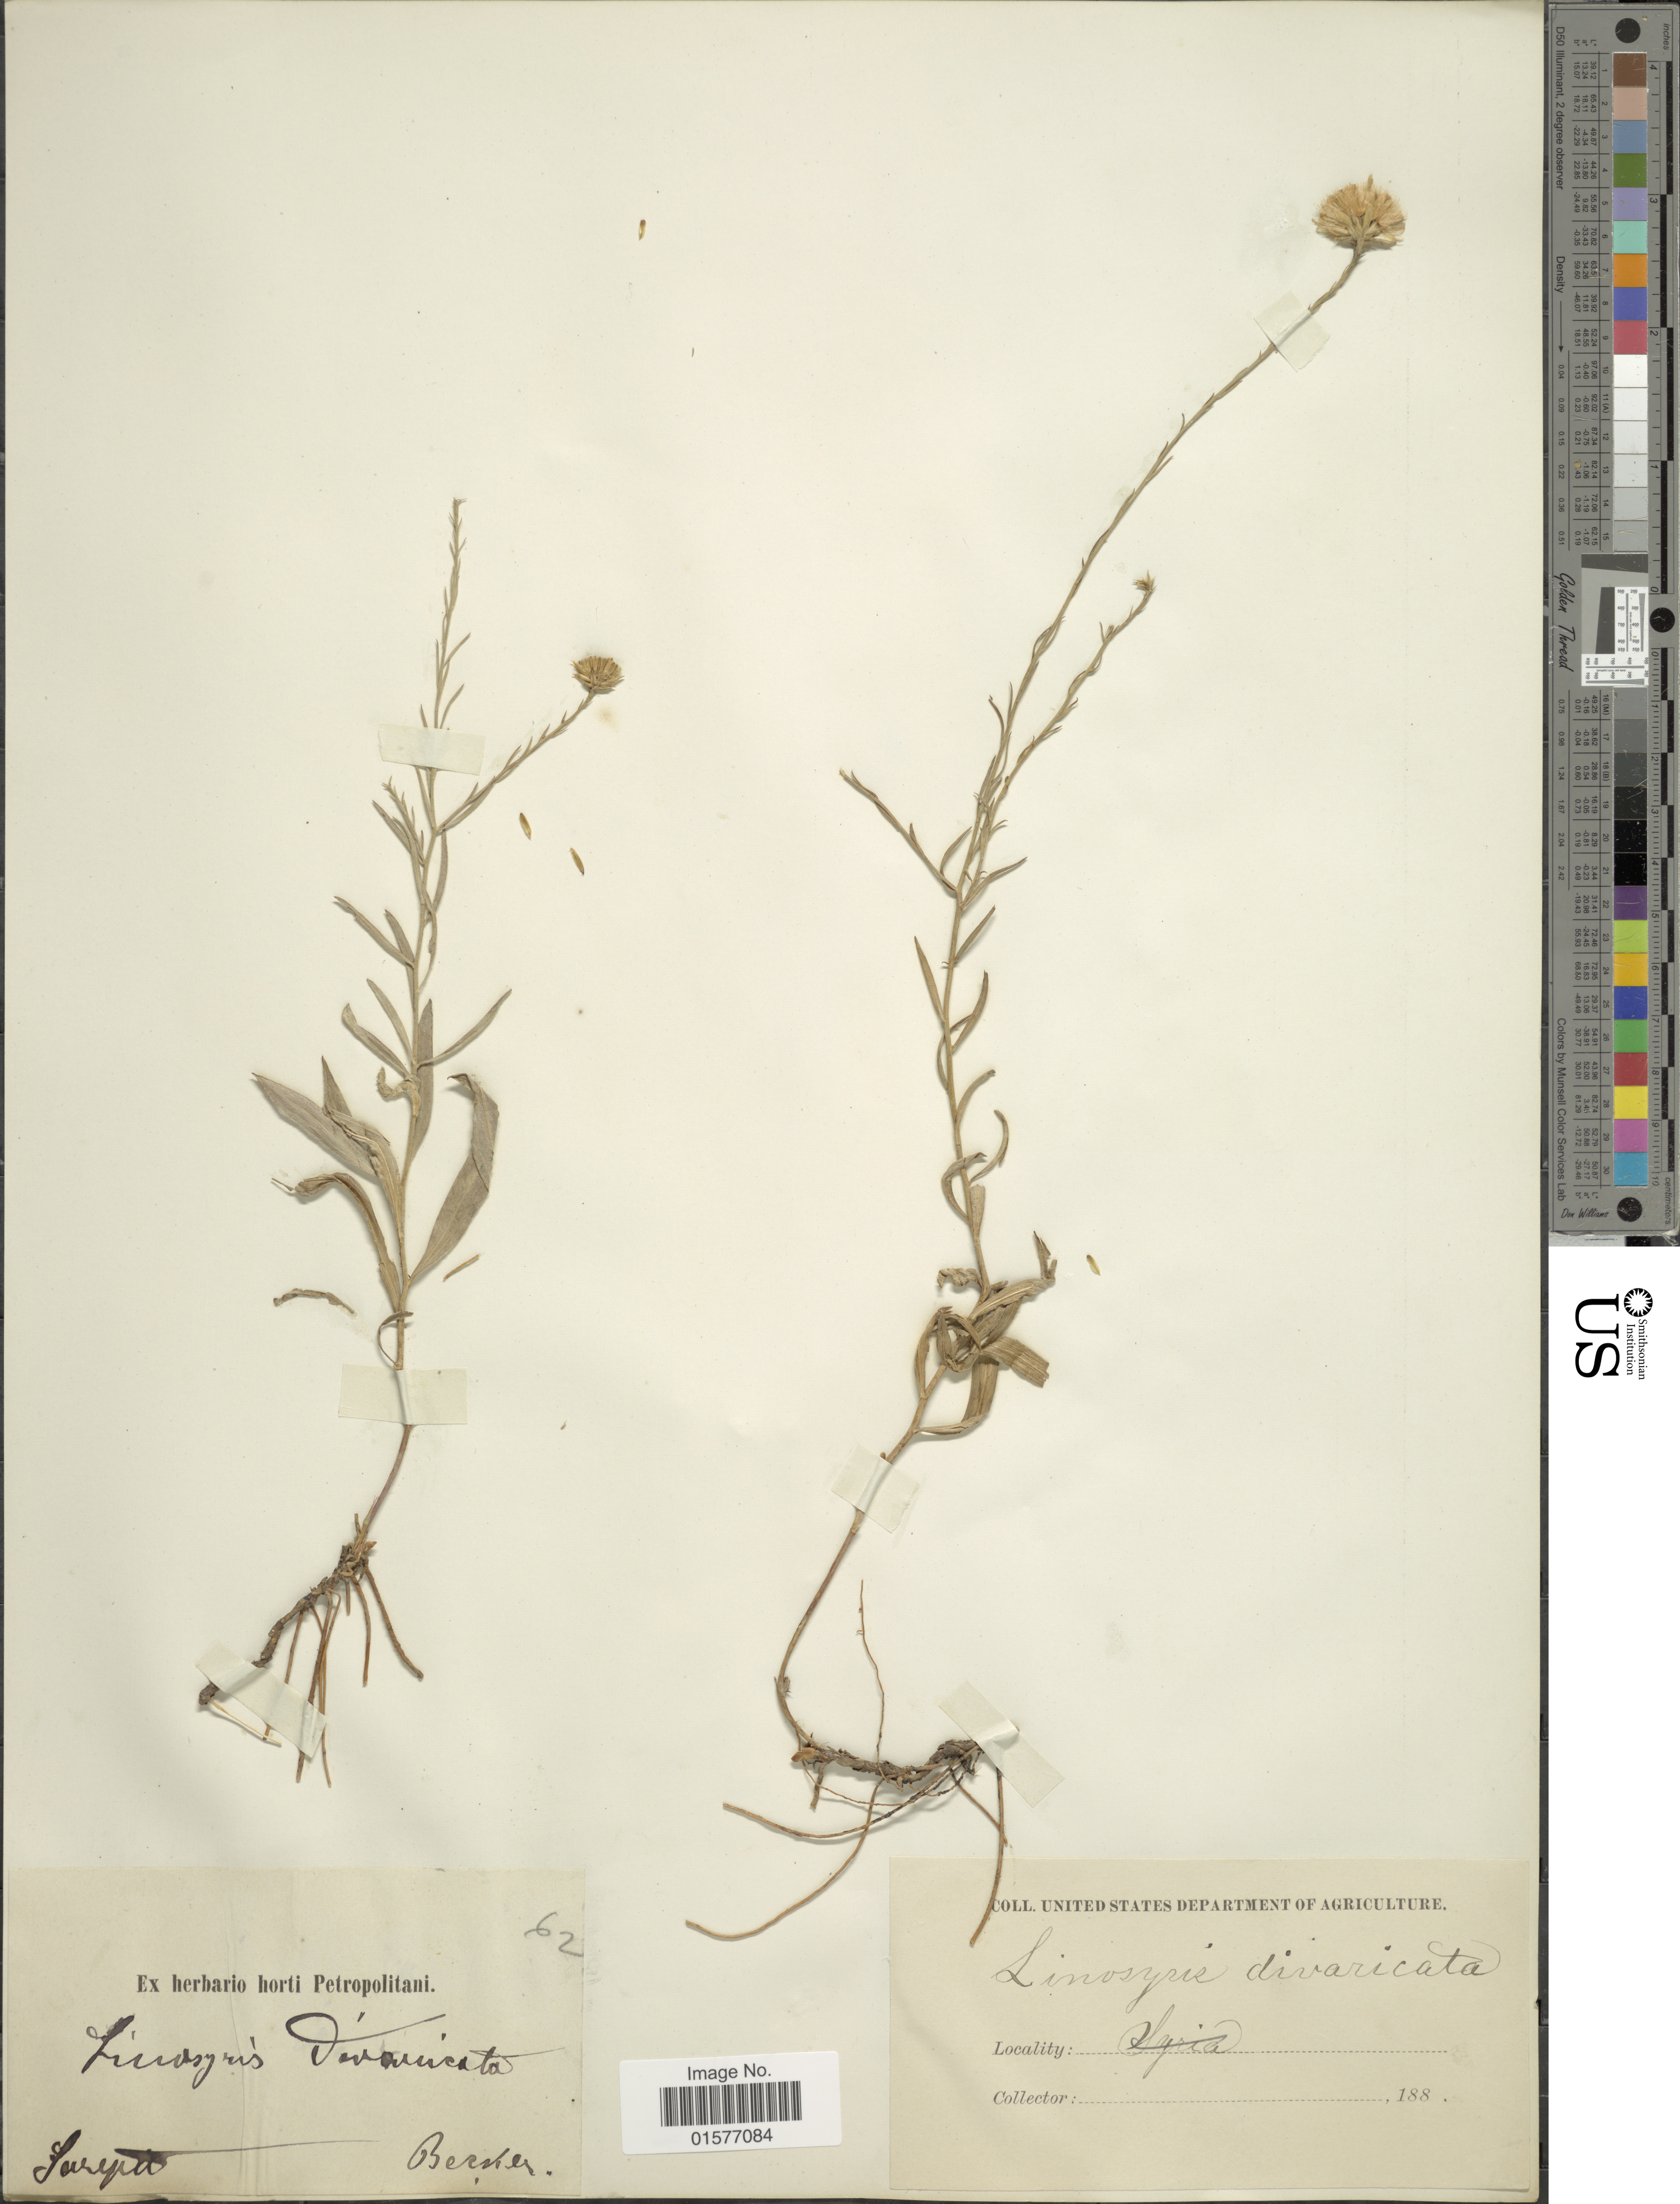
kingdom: Plantae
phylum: Tracheophyta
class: Magnoliopsida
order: Asterales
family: Asteraceae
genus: Linosyris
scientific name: Linosyris divaricata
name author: (Fisch. ex M. Bieb.) DC.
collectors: -. Becker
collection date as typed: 188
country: Russian Federation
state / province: Volgograd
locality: Sarepta